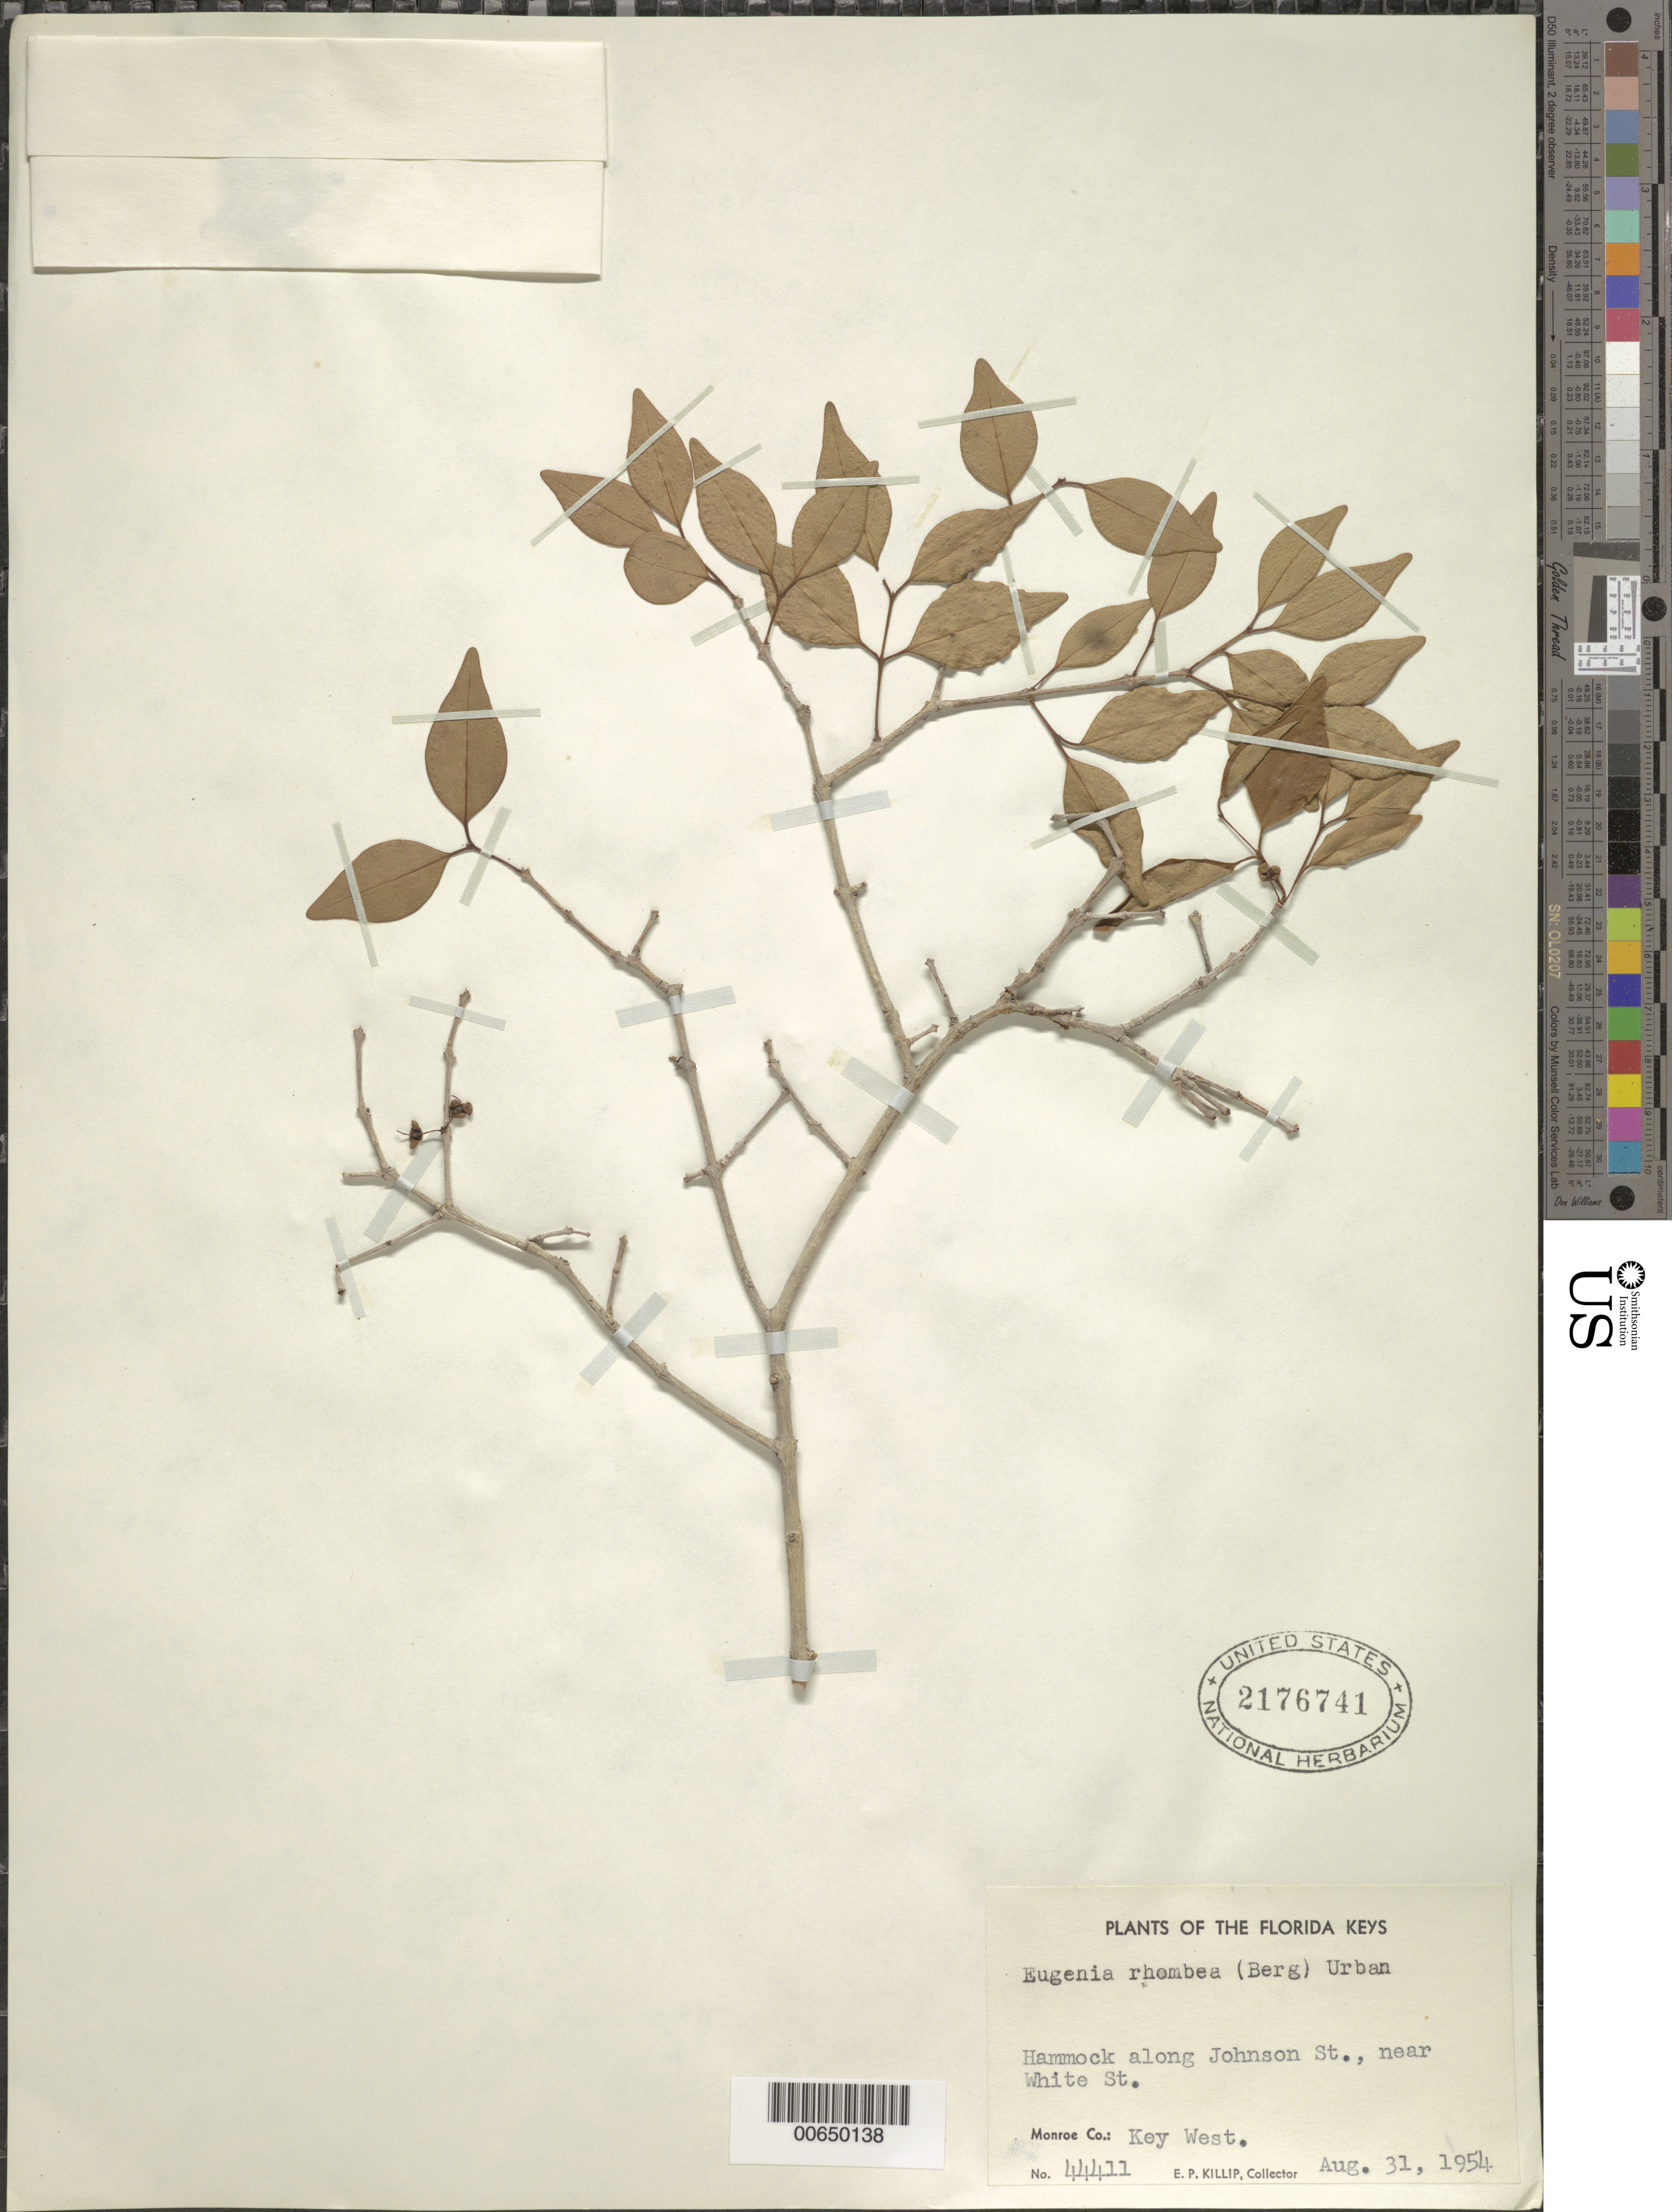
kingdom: Plantae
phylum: Tracheophyta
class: Magnoliopsida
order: Myrtales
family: Myrtaceae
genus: Eugenia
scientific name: Eugenia rhombea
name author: (O. Berg) Krug & Urb.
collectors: E. P. Killip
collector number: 44411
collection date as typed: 31 Aug 1954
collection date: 1954-08-31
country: United States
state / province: Florida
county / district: Monroe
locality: Hammock along Johnson St., near White St.: Key West.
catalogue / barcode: US 2176741